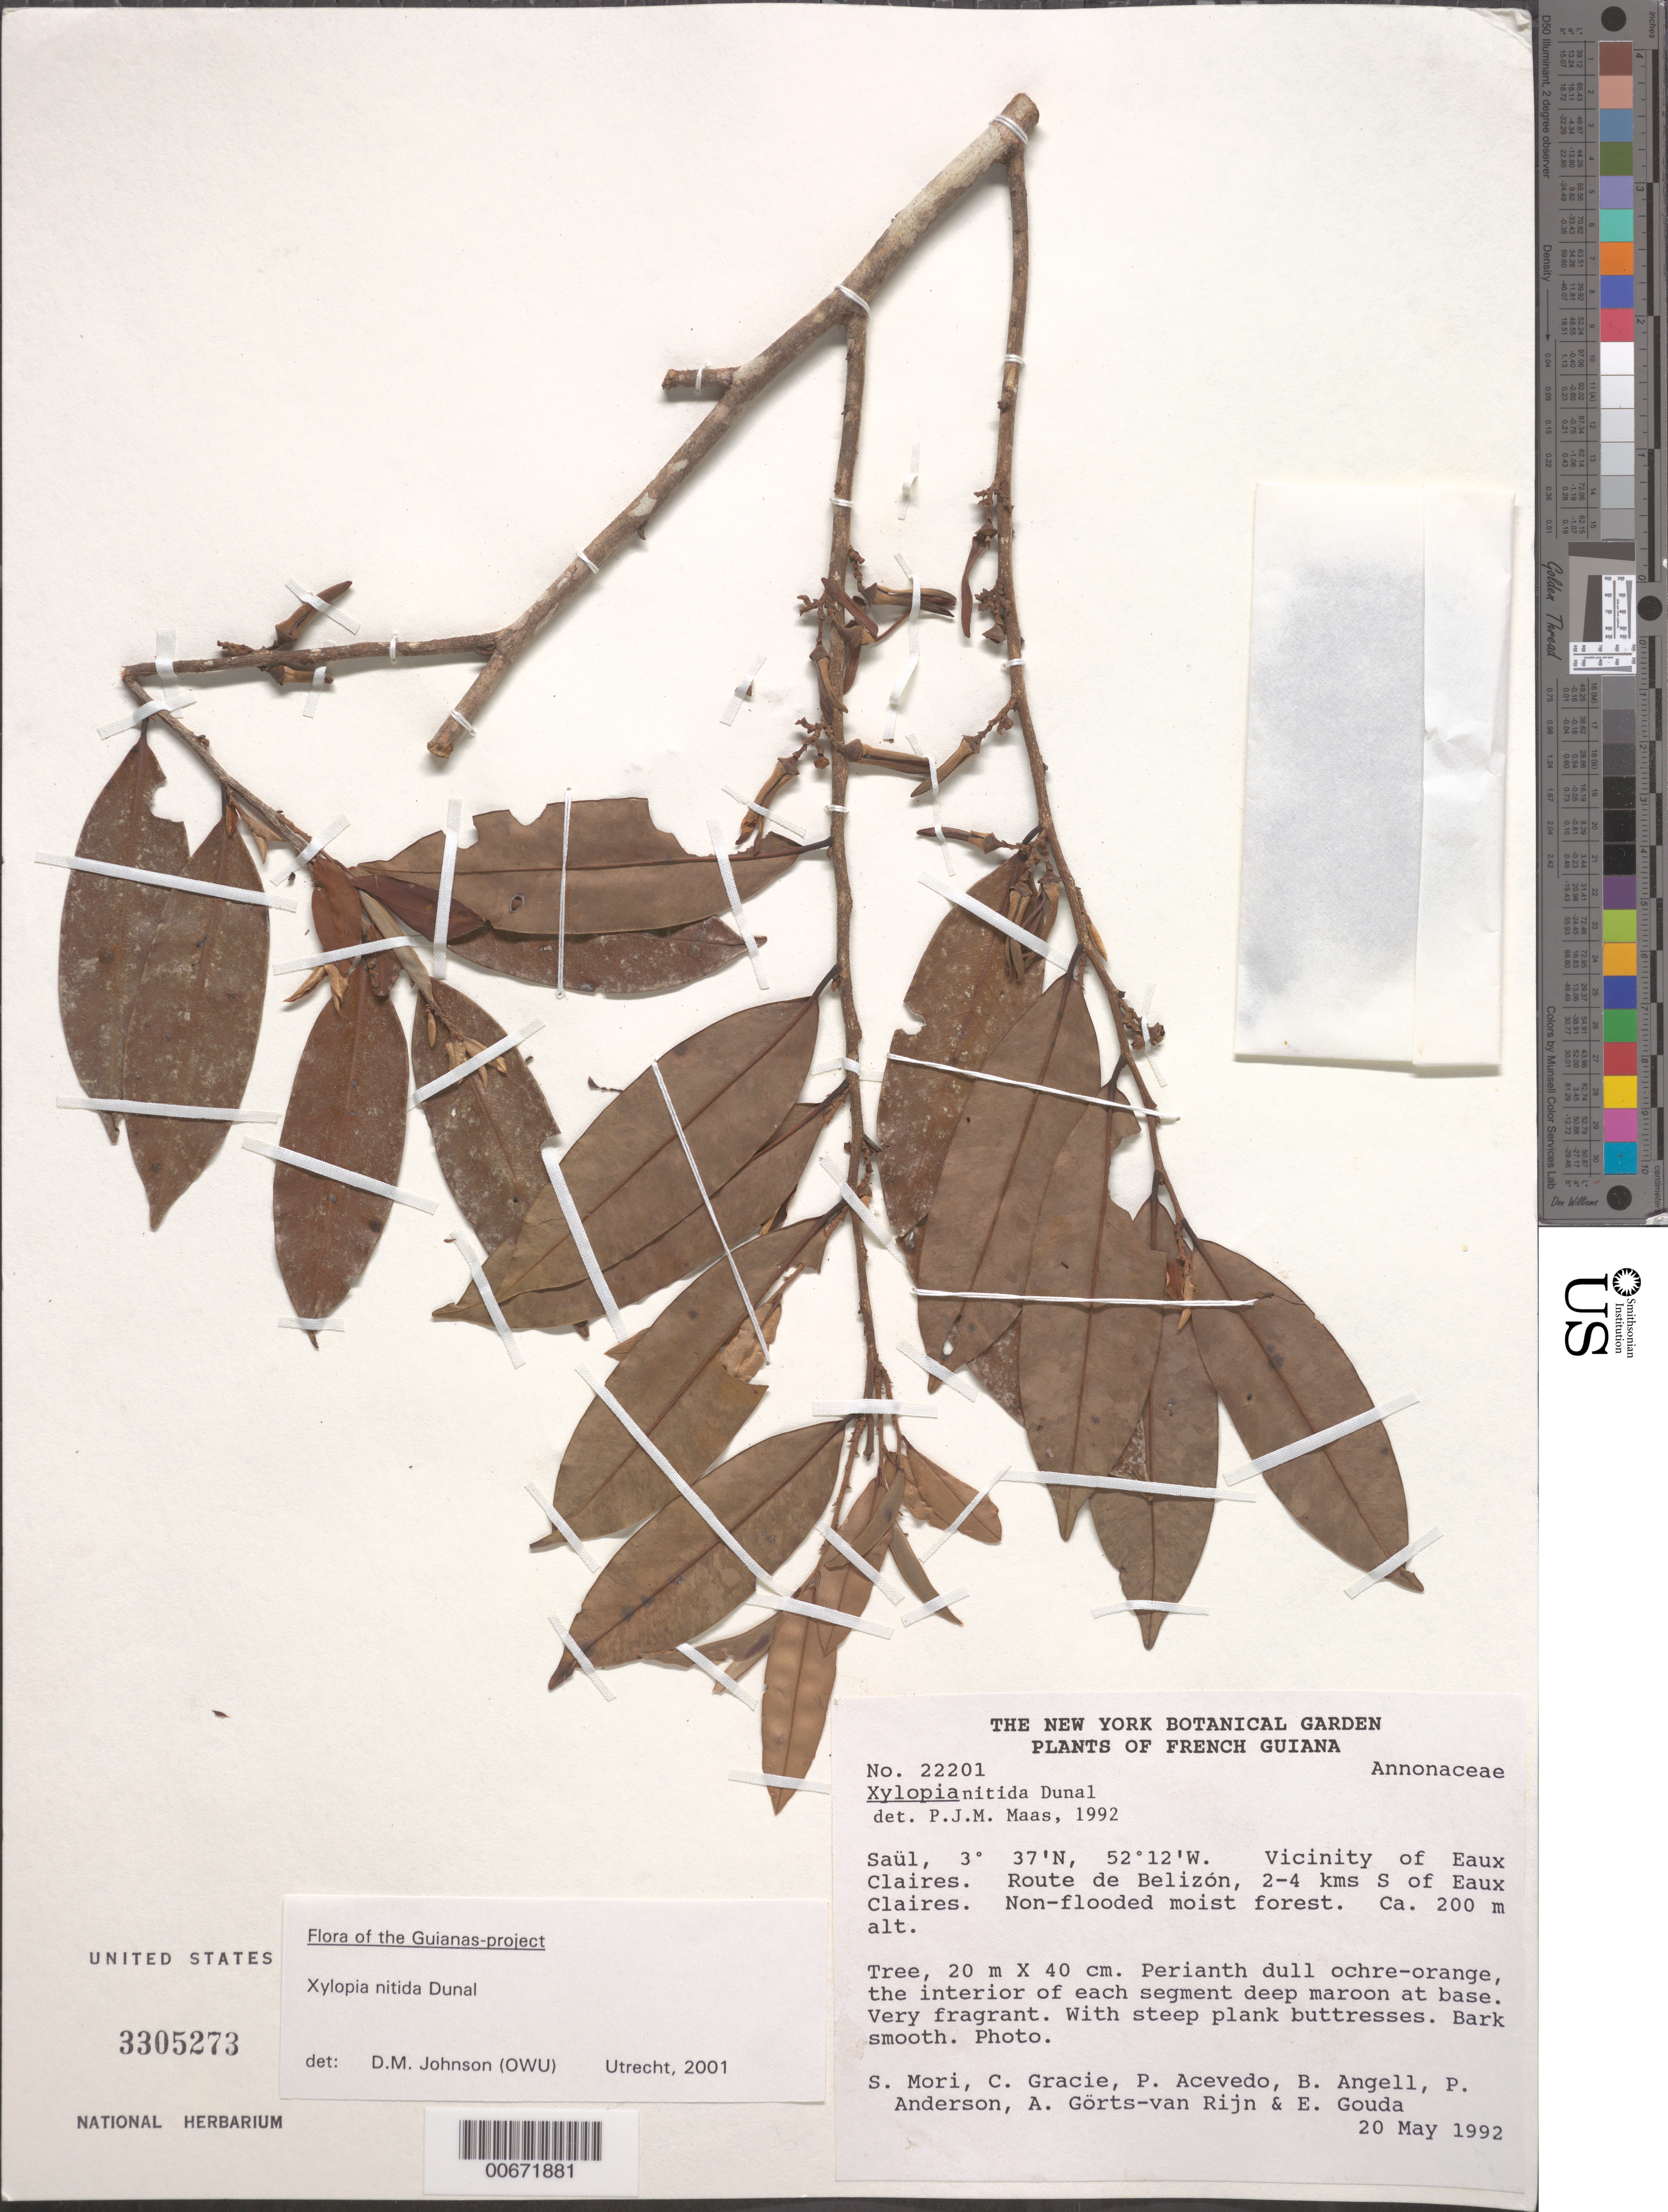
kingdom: Plantae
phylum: Tracheophyta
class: Magnoliopsida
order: Magnoliales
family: Annonaceae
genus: Xylopia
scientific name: Xylopia nitida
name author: Dunal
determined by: Johnson, D. M.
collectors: S. Mori, C. A. Gracie, P. Acevedo-Rodr., Bobbi Angell & P. Anderson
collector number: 22201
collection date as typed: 20-May-92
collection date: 1992-05-20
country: French Guiana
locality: Saül, vicinity of Eaux Claires, Route de Belizon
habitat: Non-flooded moist forest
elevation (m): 200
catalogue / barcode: US 3305273